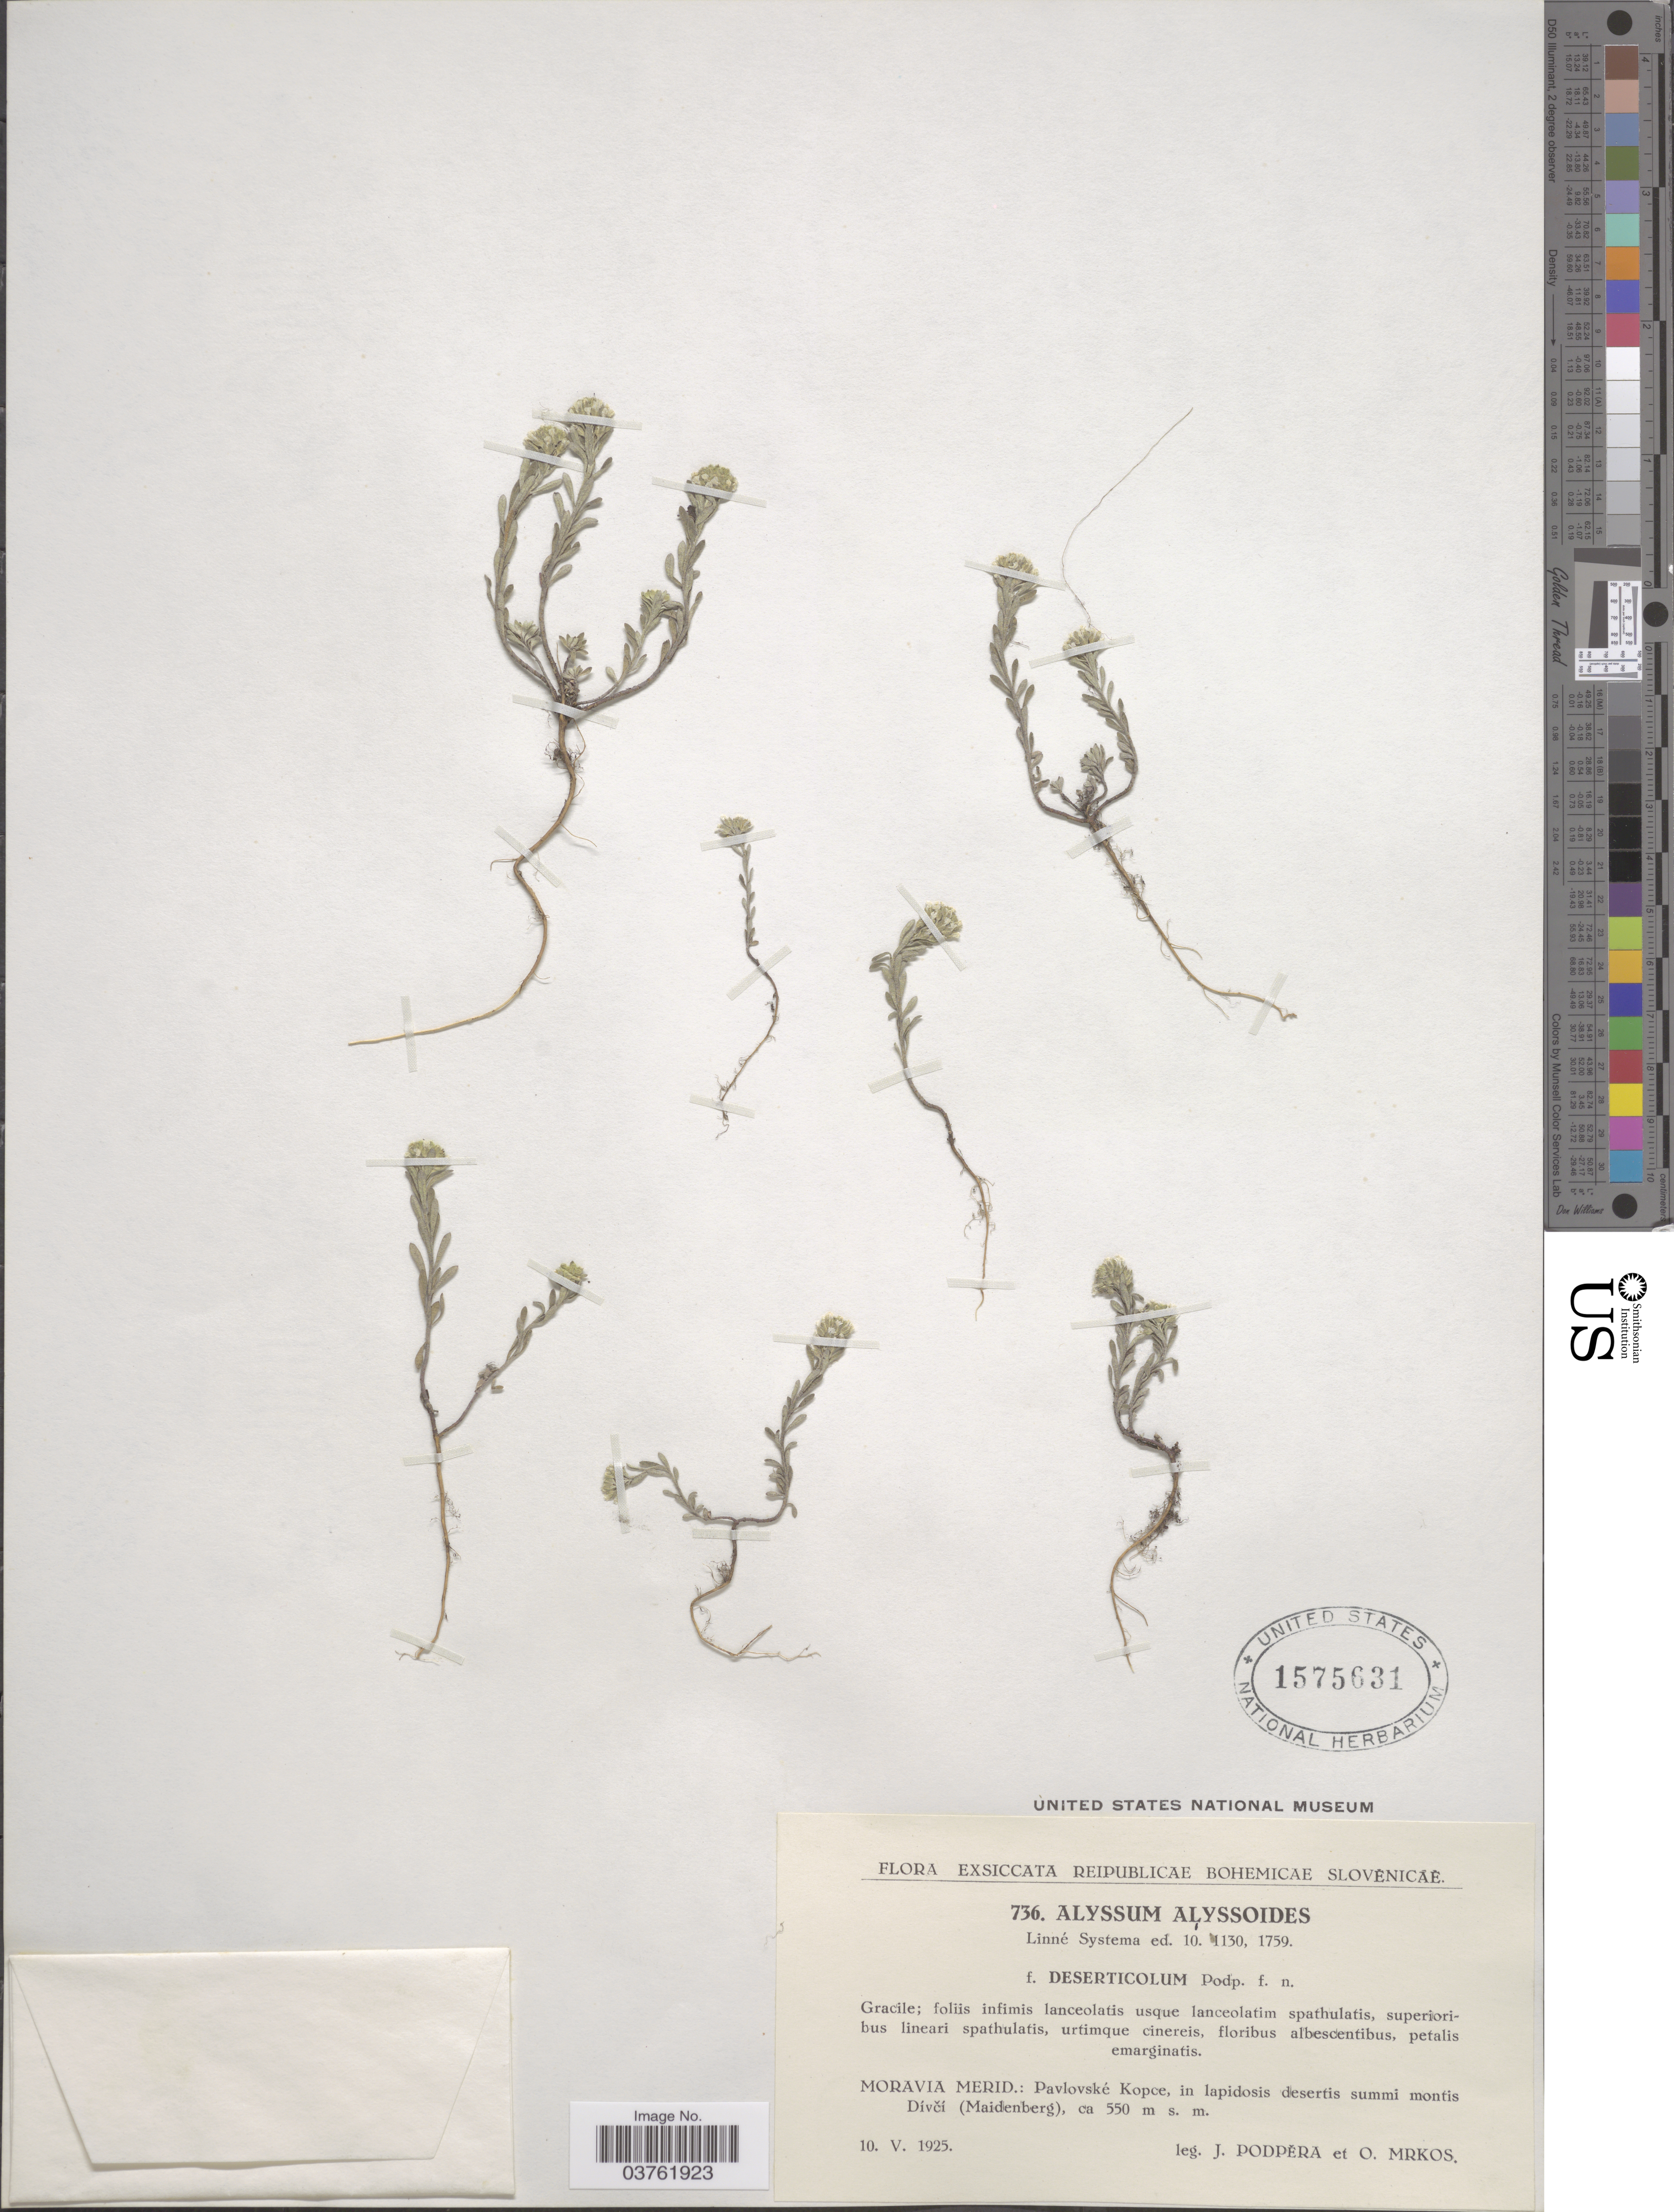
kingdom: Plantae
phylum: Tracheophyta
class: Magnoliopsida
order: Brassicales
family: Brassicaceae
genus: Alyssum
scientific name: Alyssum alyssoides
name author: (L.) L.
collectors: J. Podpera & O. Mrkos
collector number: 736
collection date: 1925-05-10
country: Czechia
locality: Reipublicae Bohemicae Slovenicae. Moravia Merid.: Pavlovské Kopce, in lapidosis desertis summi montis Dívčí (Maidenberg).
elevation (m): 550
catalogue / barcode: US 1575631